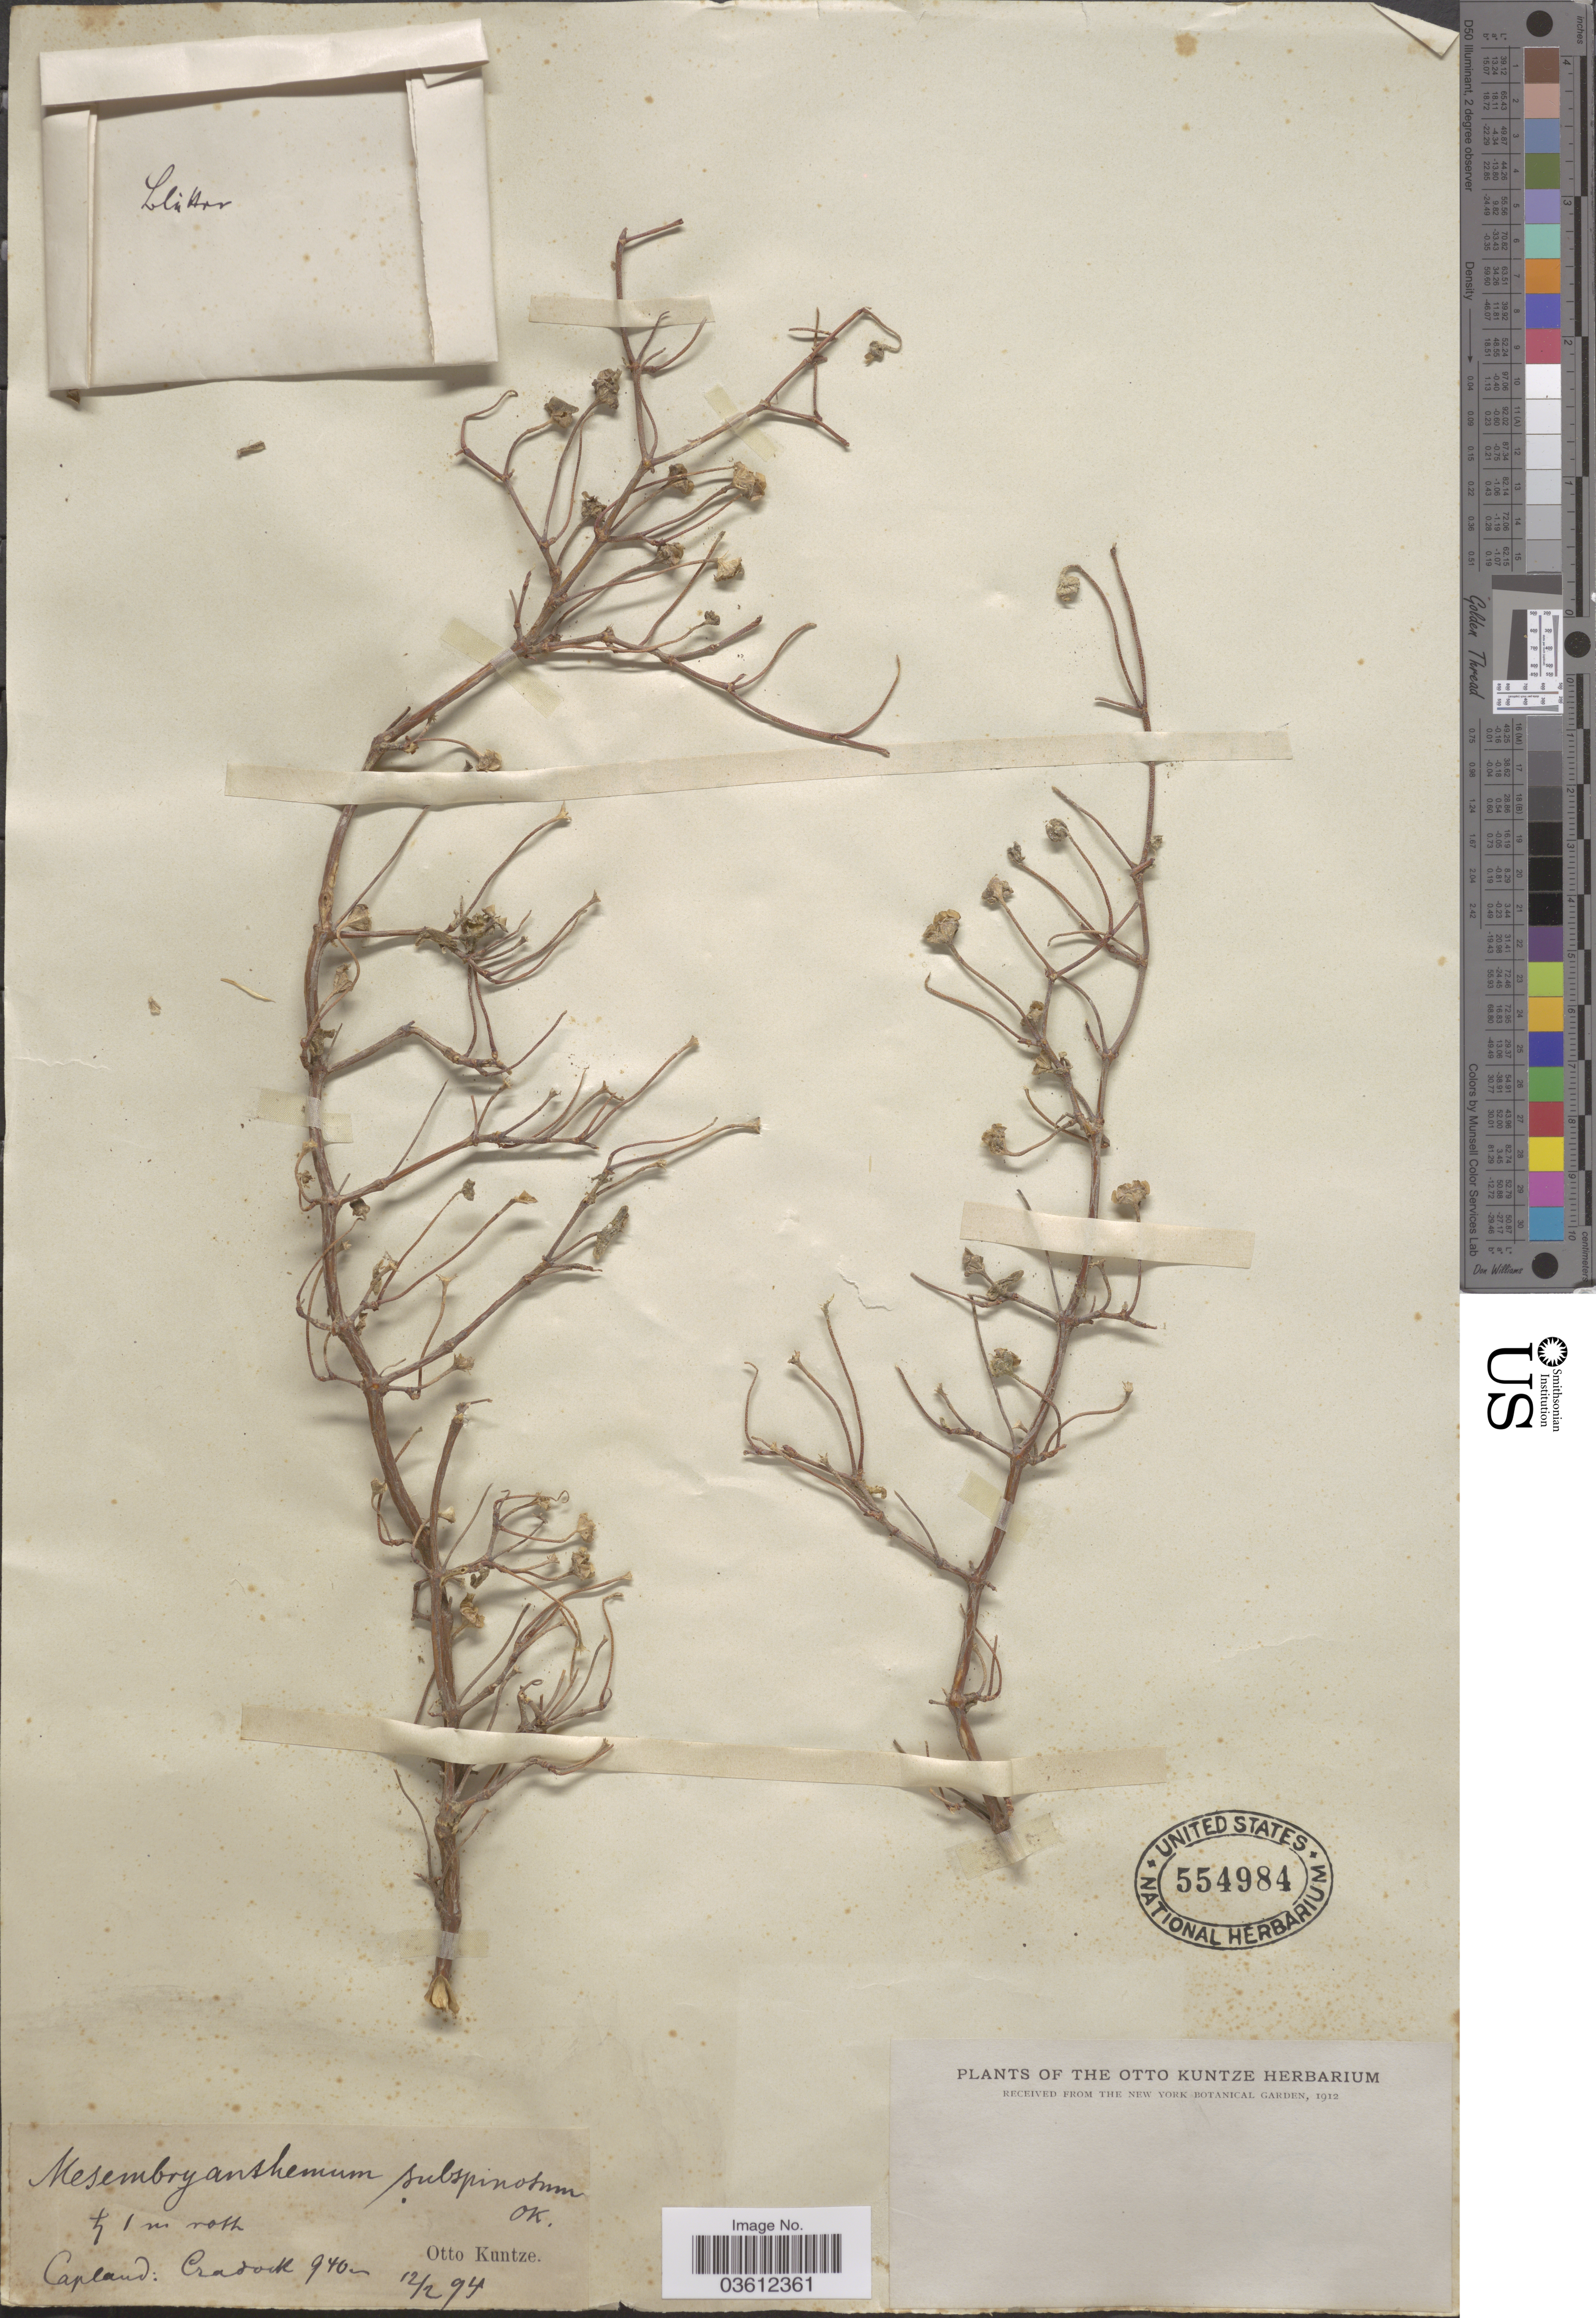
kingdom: Plantae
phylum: Tracheophyta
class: Magnoliopsida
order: Caryophyllales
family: Aizoaceae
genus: Mesembryanthemum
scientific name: Mesembryanthemum subspinosum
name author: Kuntze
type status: Possible Type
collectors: C.E.O. Kuntze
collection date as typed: Transcribed d/m/y: 12/2/94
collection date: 1894-02-12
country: South Africa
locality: Capland: Cradock.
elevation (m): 940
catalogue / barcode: US 554984